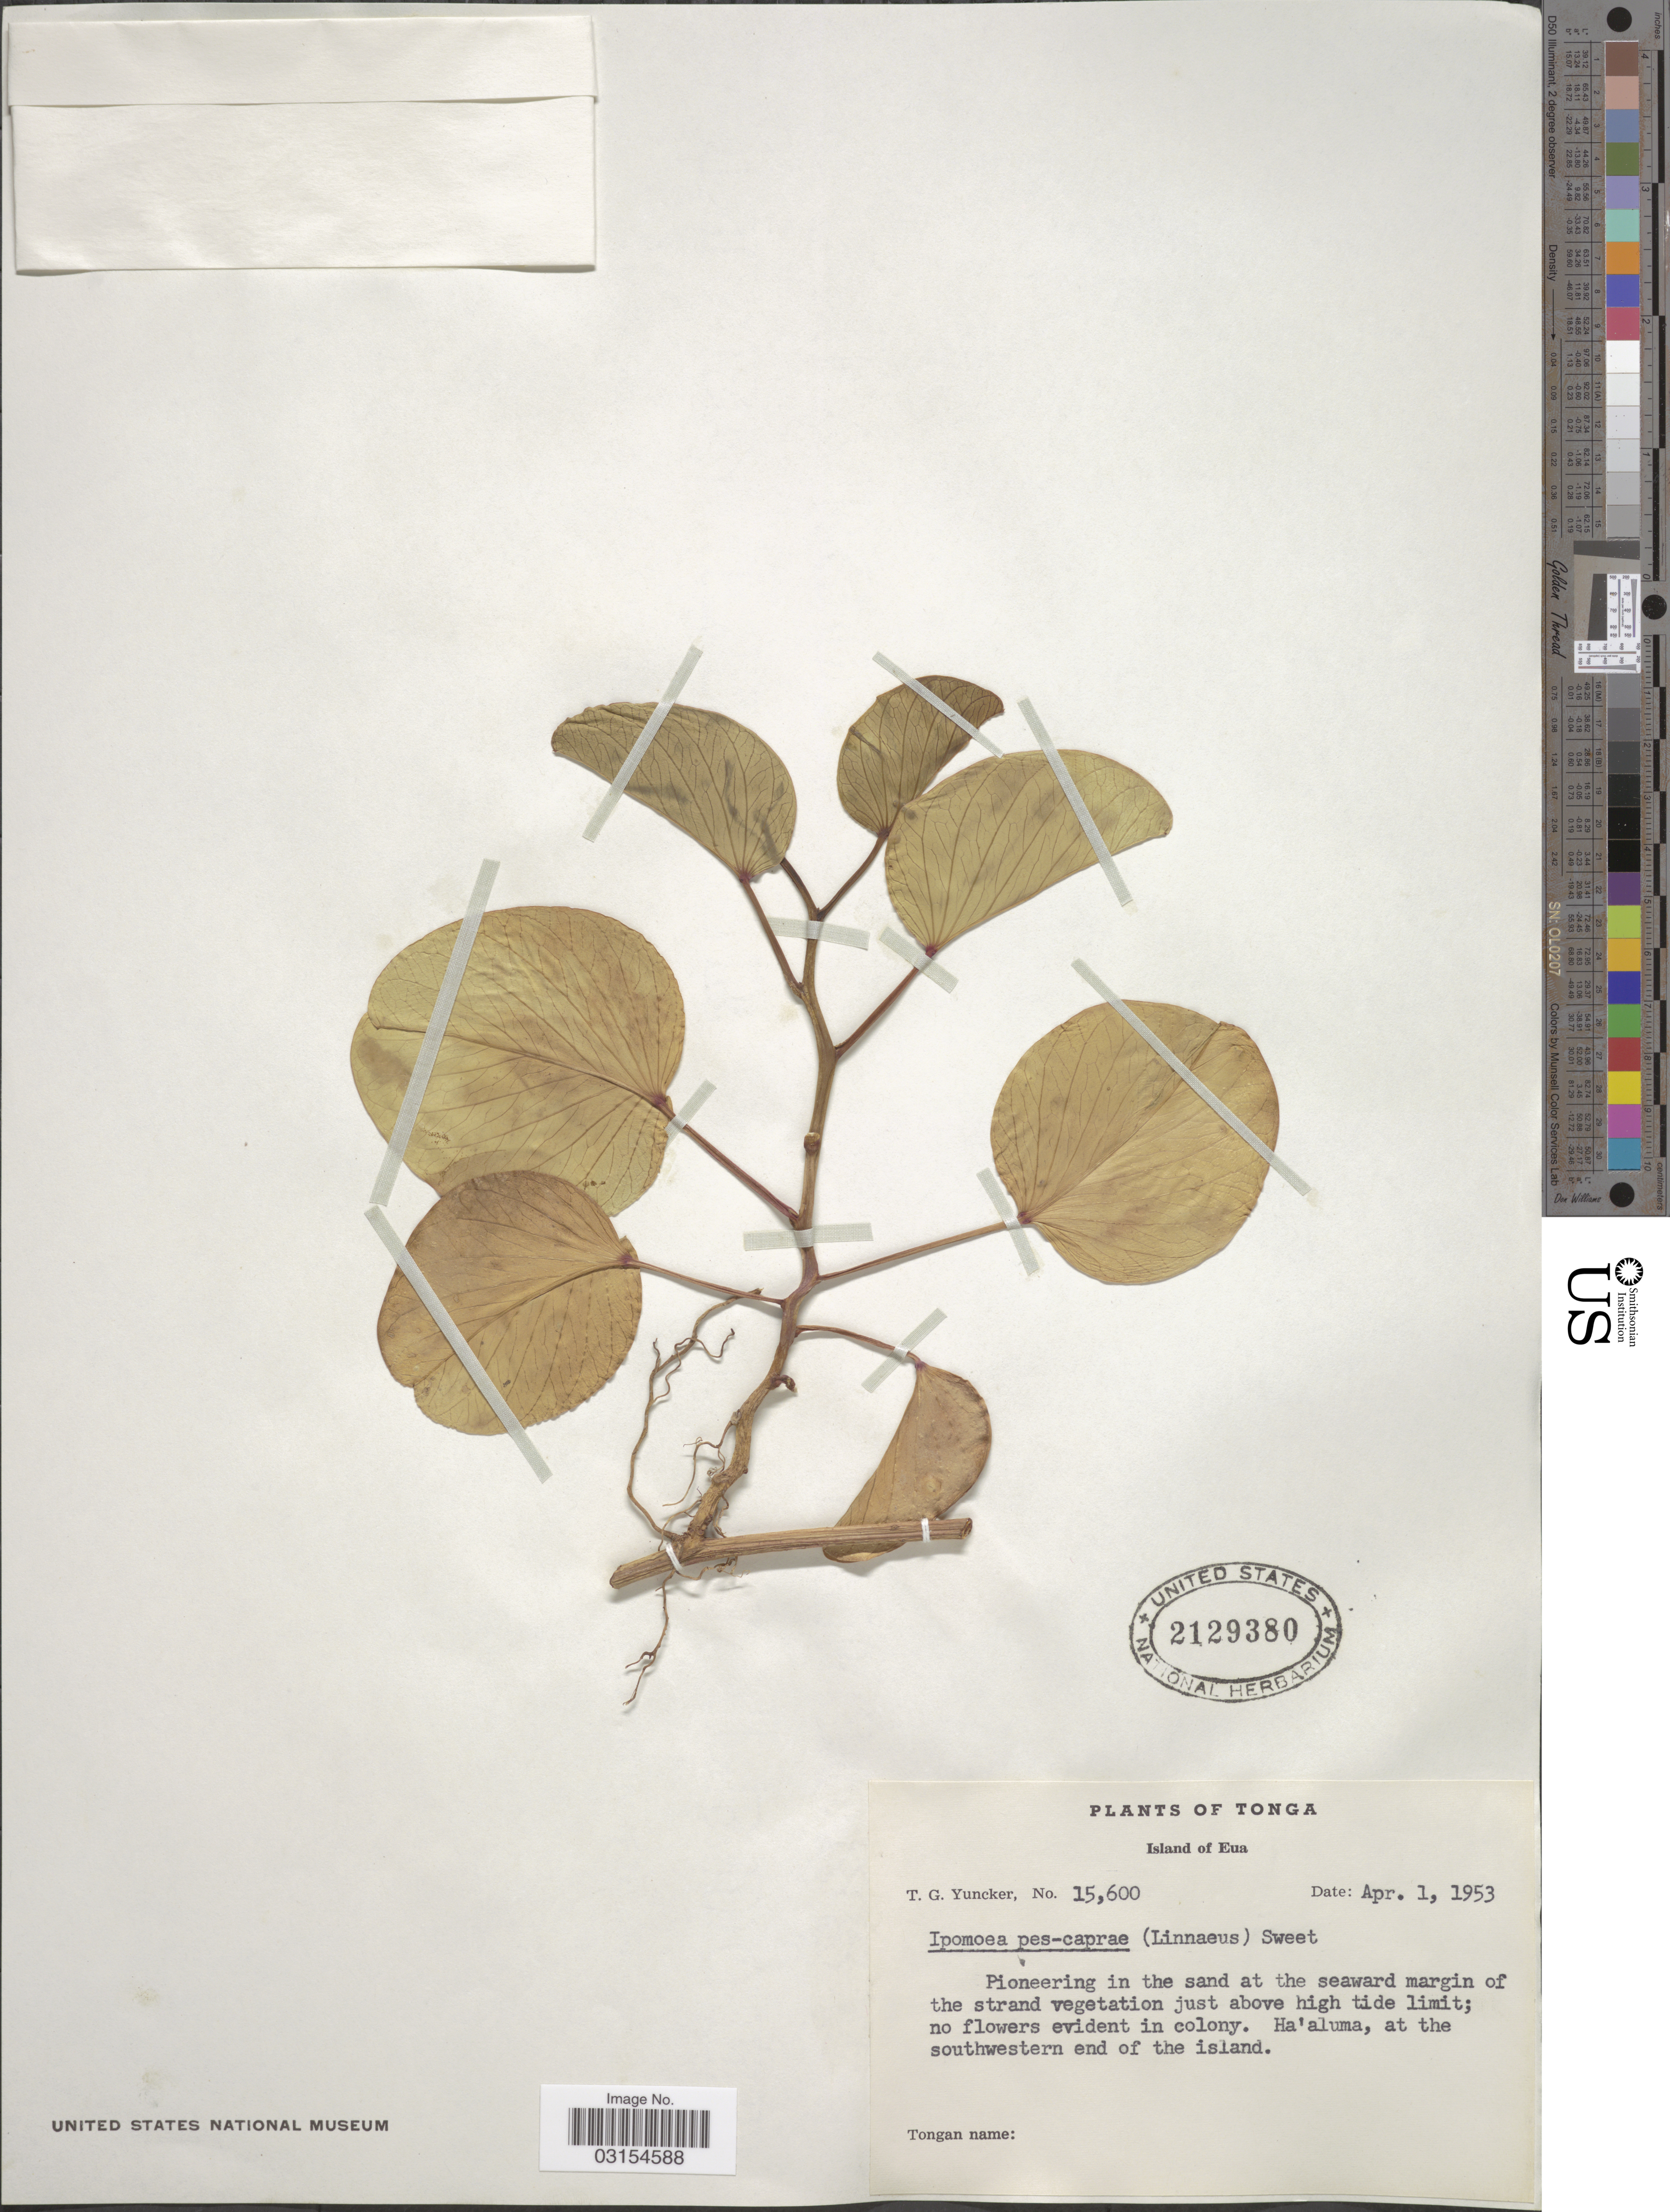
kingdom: Plantae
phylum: Tracheophyta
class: Magnoliopsida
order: Solanales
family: Convolvulaceae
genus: Ipomoea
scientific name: Ipomoea pes-caprae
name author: (L.) R. Br.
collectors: T. G. Yuncker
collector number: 15600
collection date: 1953-04-01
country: Tonga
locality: Island of Eua. Ha'aluma, at the southwestern end of the island.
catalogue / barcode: US 2129380